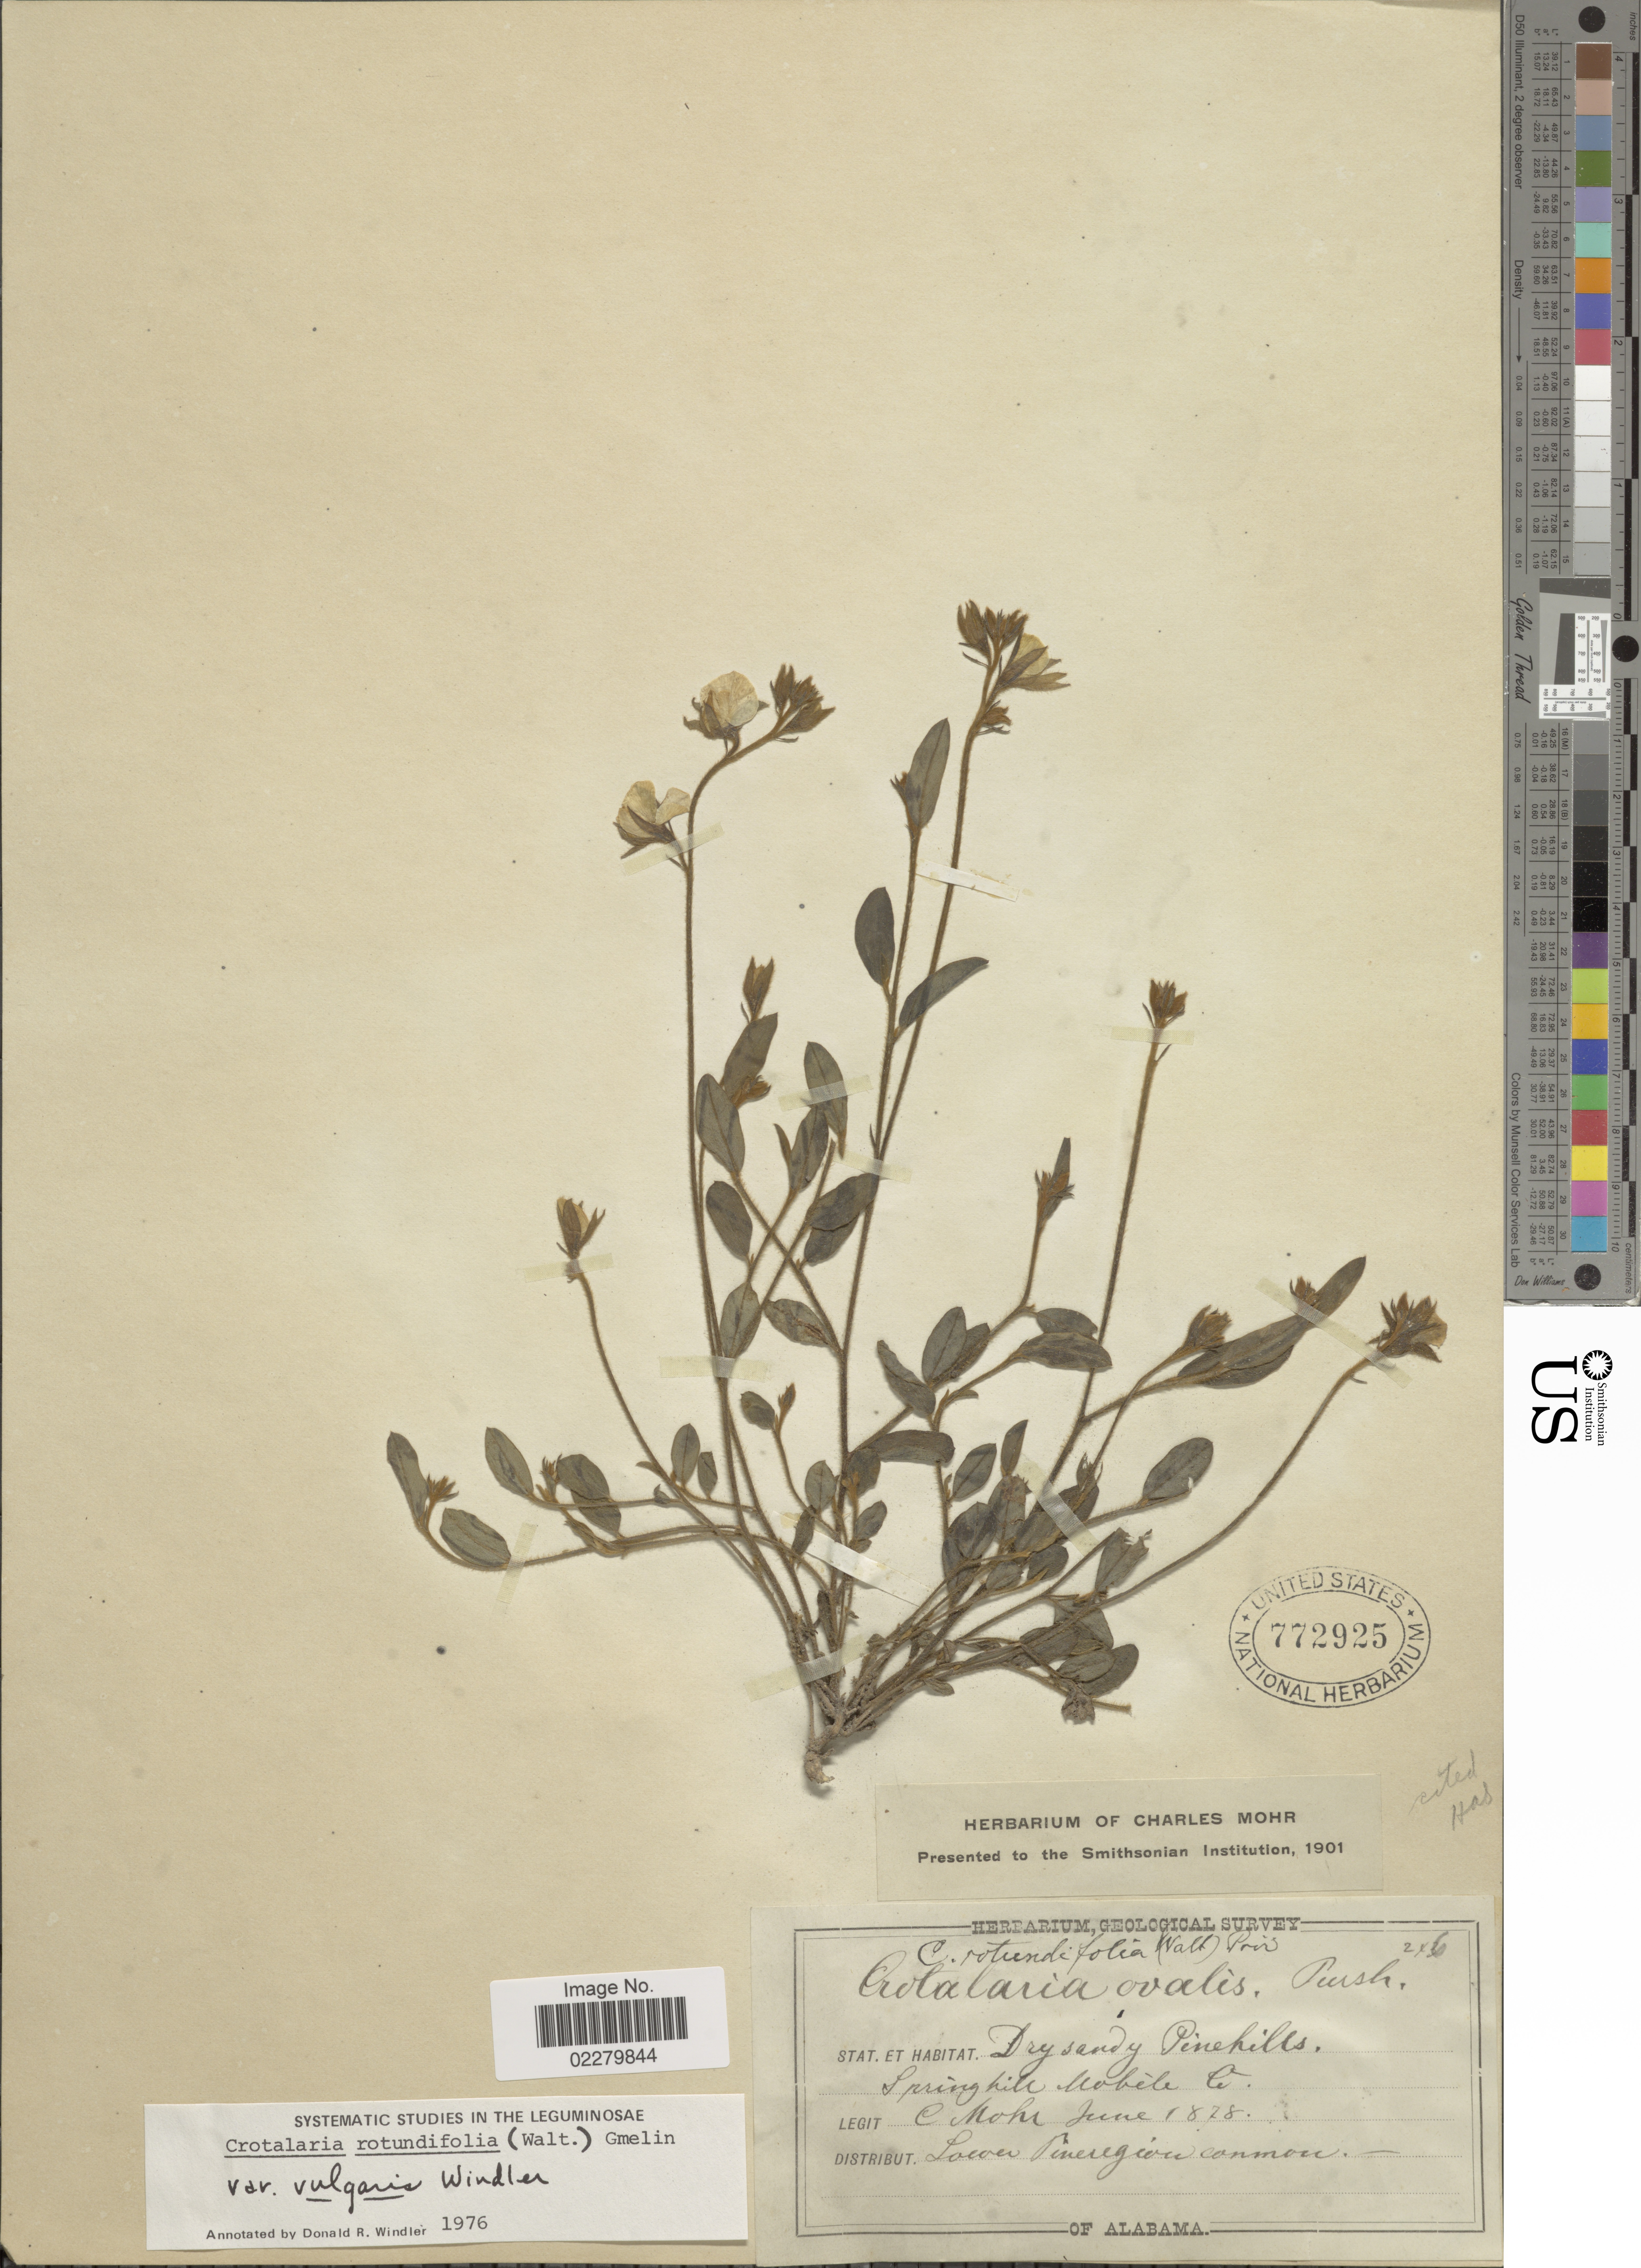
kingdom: Plantae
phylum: Tracheophyta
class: Magnoliopsida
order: Fabales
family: Fabaceae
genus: Crotalaria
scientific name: Crotalaria rotundifolia var. vulgaris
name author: Windler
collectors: C. T. Mohr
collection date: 1878-06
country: United States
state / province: Alabama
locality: Spring hill, Mobile Co.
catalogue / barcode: US 772925